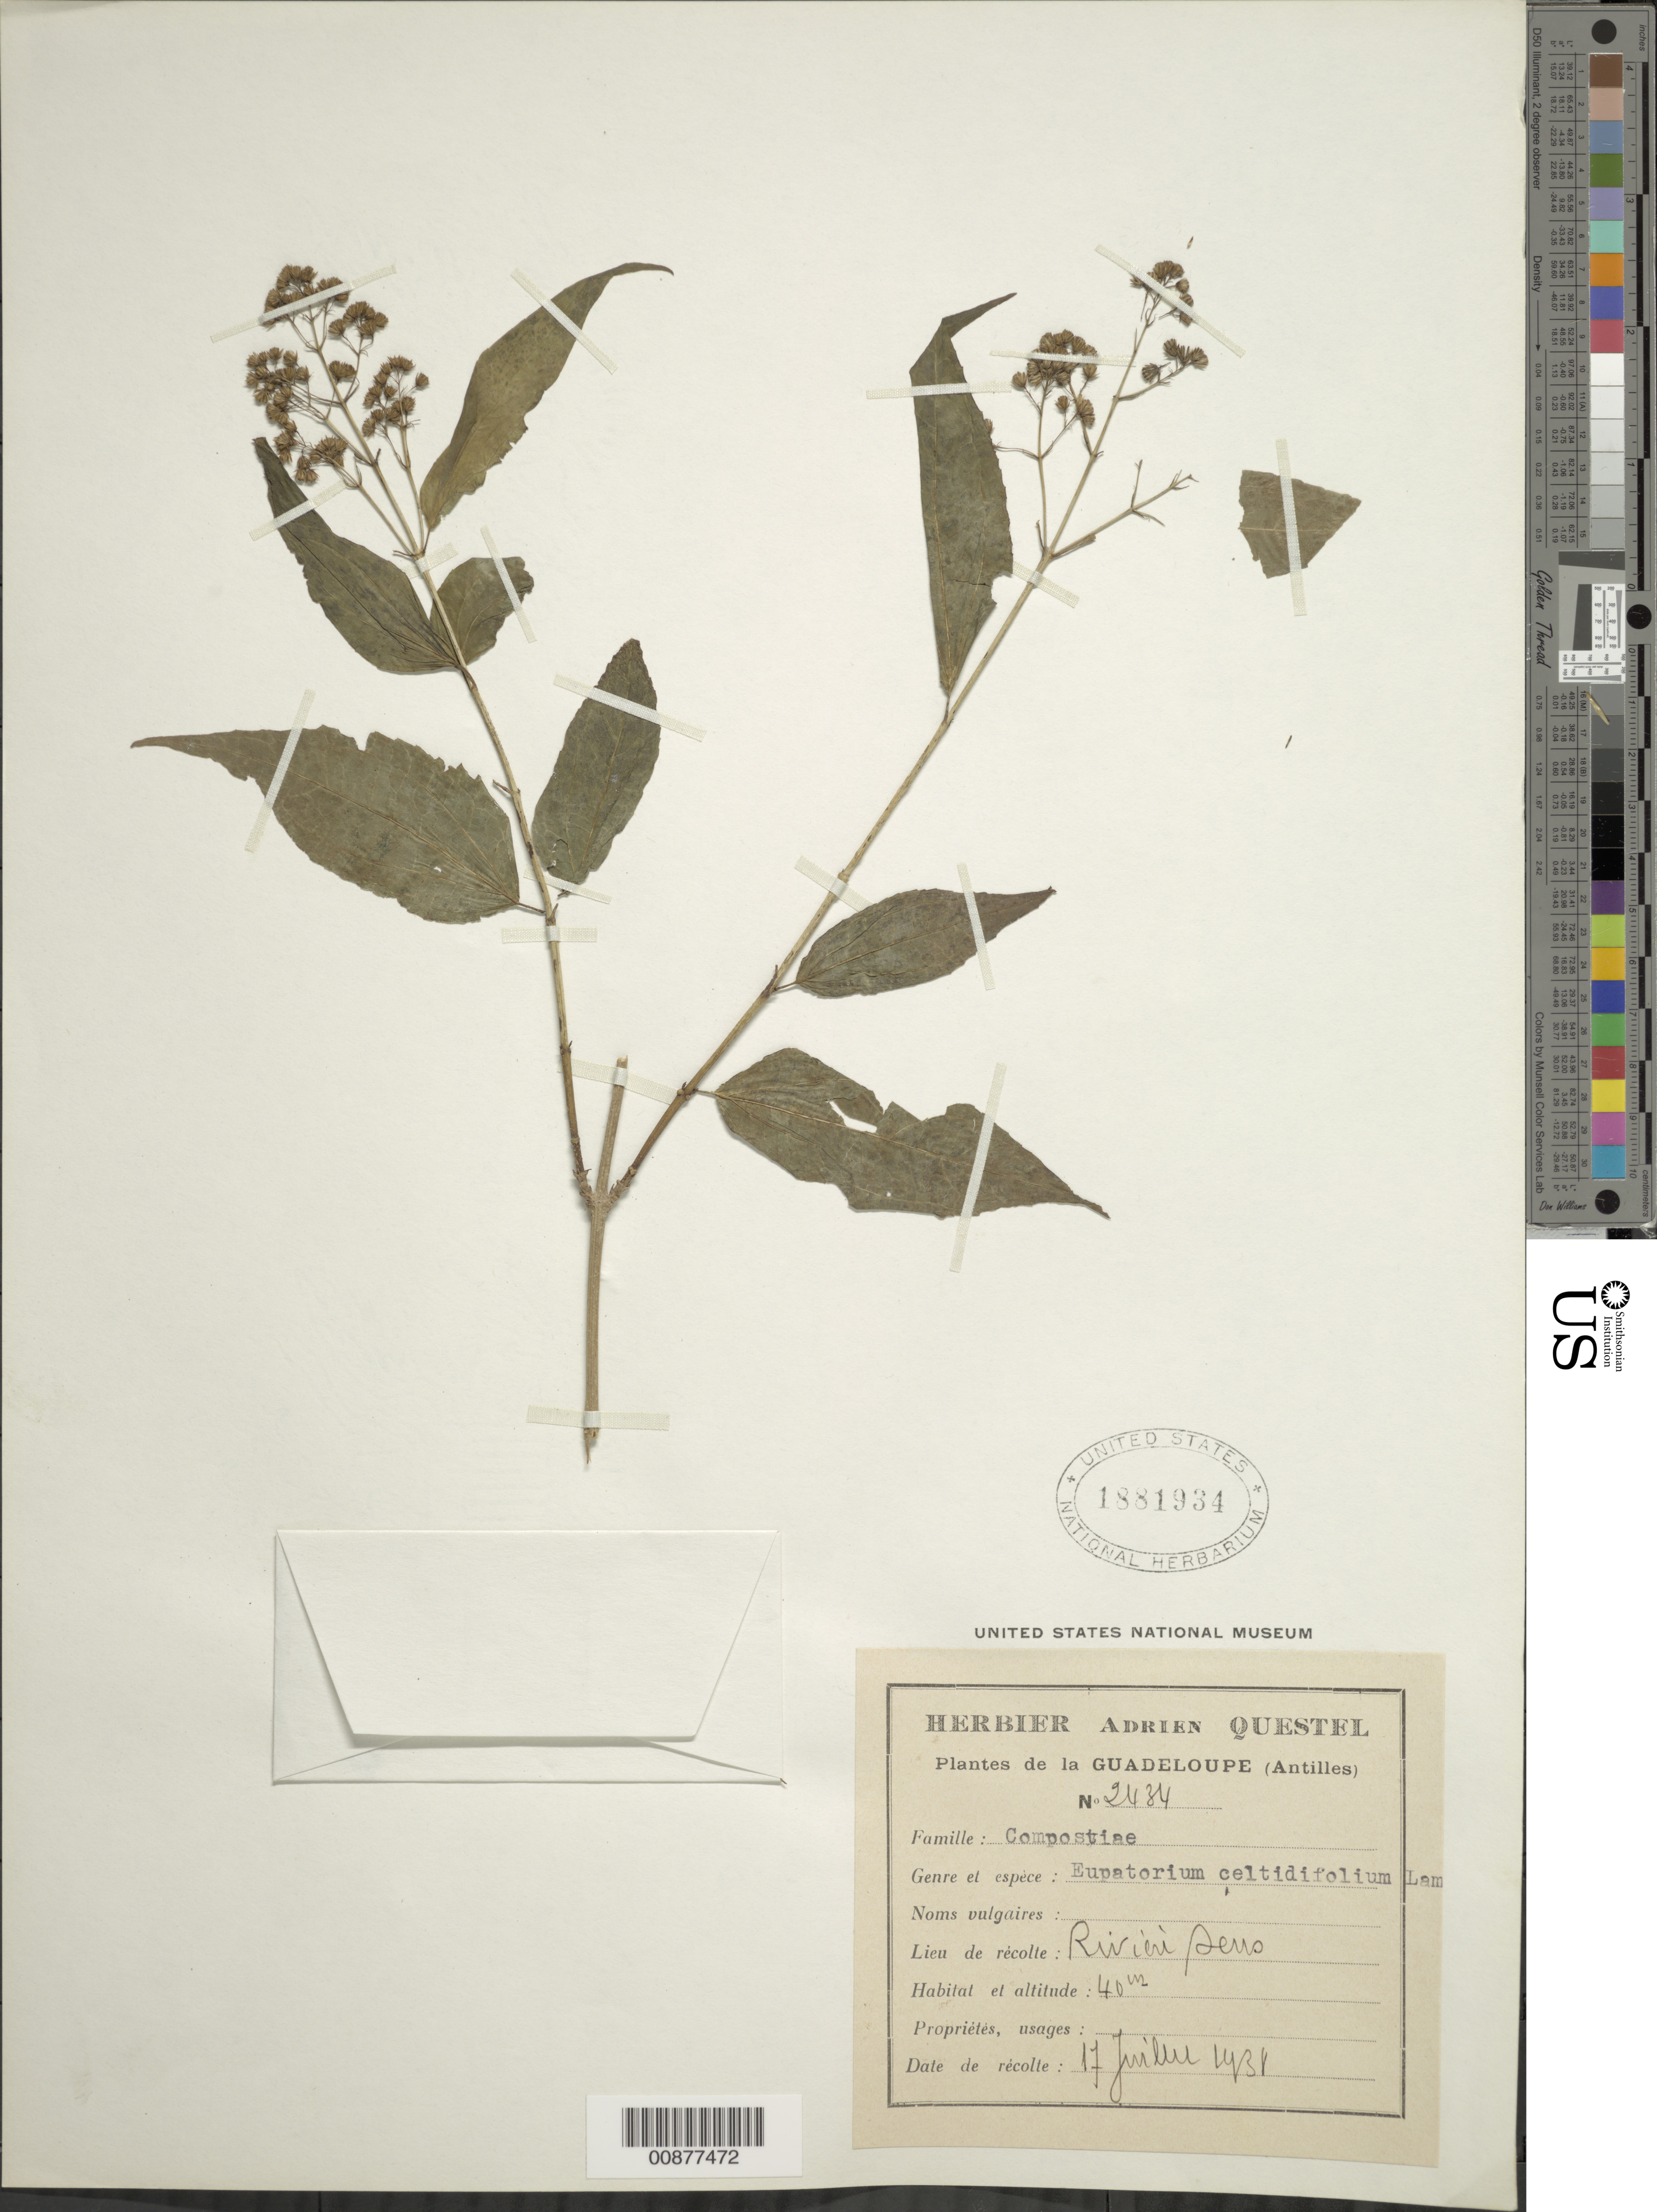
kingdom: Plantae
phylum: Tracheophyta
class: Magnoliopsida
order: Asterales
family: Asteraceae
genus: Koanophyllon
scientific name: Koanophyllon celtidifolium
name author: (Lam.) R.M. King & H. Rob.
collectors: A. Questel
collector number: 2434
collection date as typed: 17 Jul 1938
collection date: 1938-07-17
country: Guadeloupe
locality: Rivière Sens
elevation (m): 40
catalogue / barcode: US 1881934